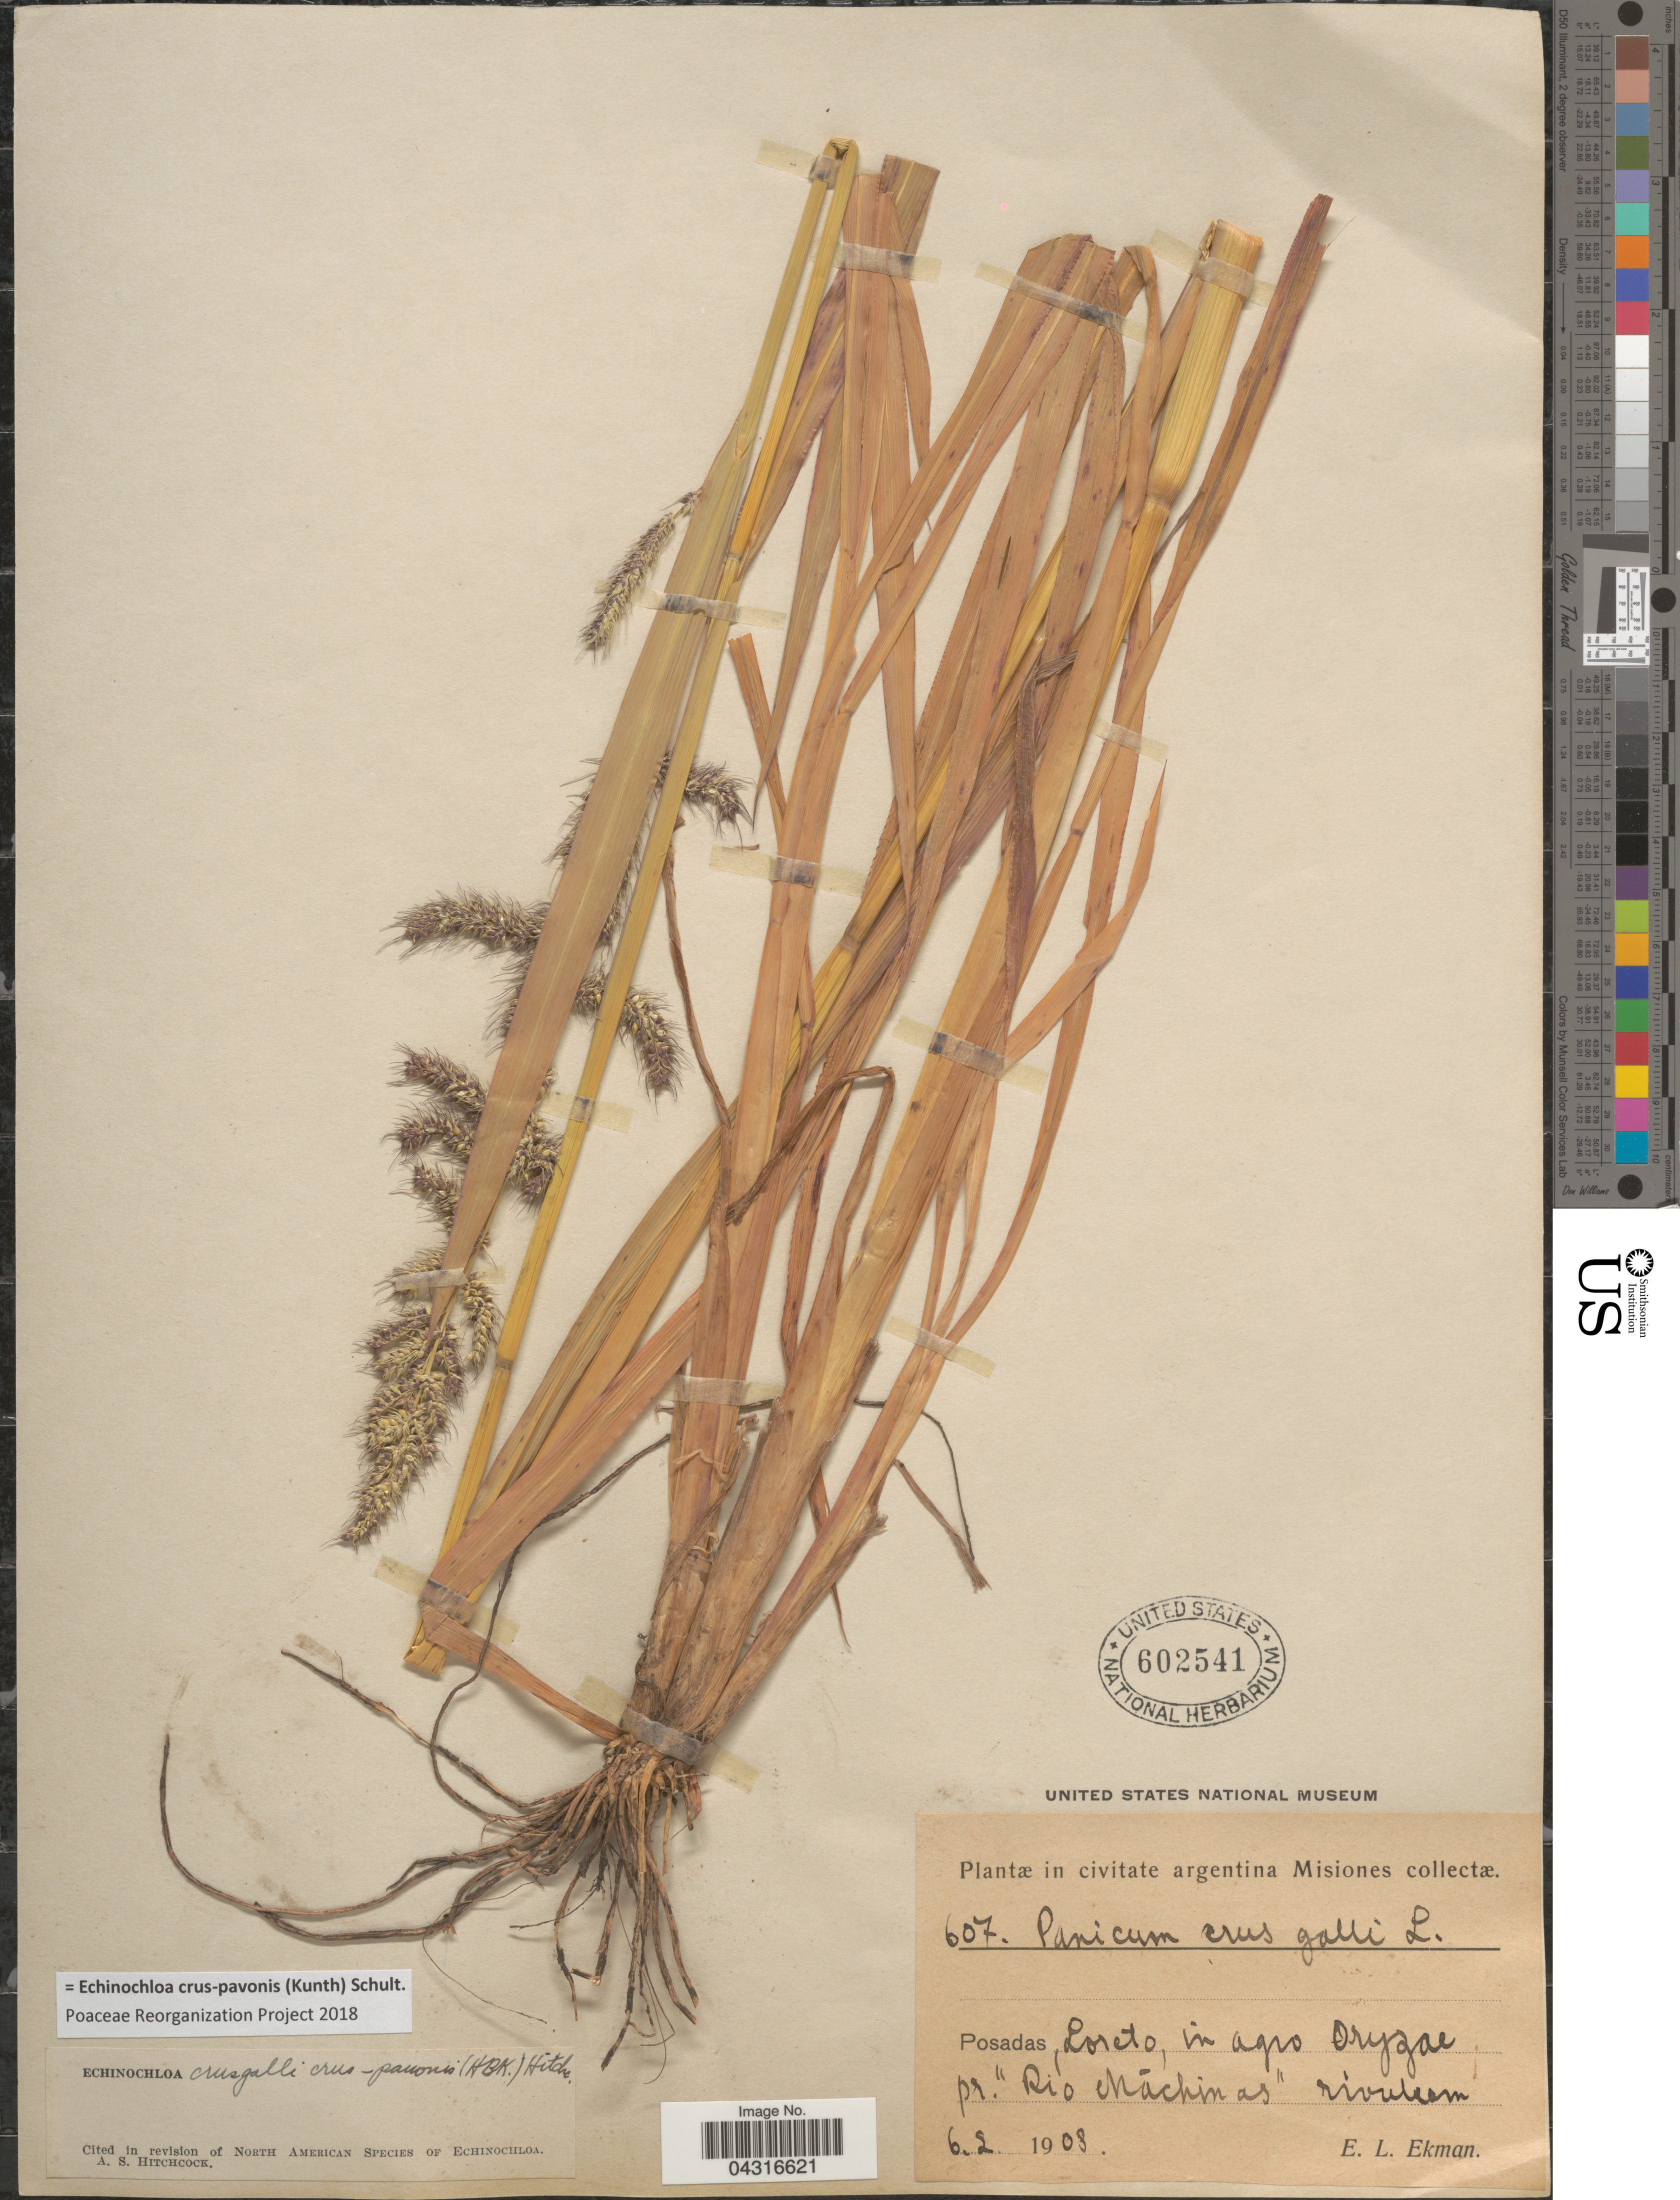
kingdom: Plantae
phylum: Tracheophyta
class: Liliopsida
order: Poales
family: Poaceae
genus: Echinochloa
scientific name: Echinochloa crus-pavonis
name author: (Kunth) Schult.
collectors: E. L. Ekman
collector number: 607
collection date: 1908-02-06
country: Argentina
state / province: Misiones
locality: Posadas, Loreto, In agro Oryzae pr. "Rio Máchinas" rivulum.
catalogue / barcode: US 602541